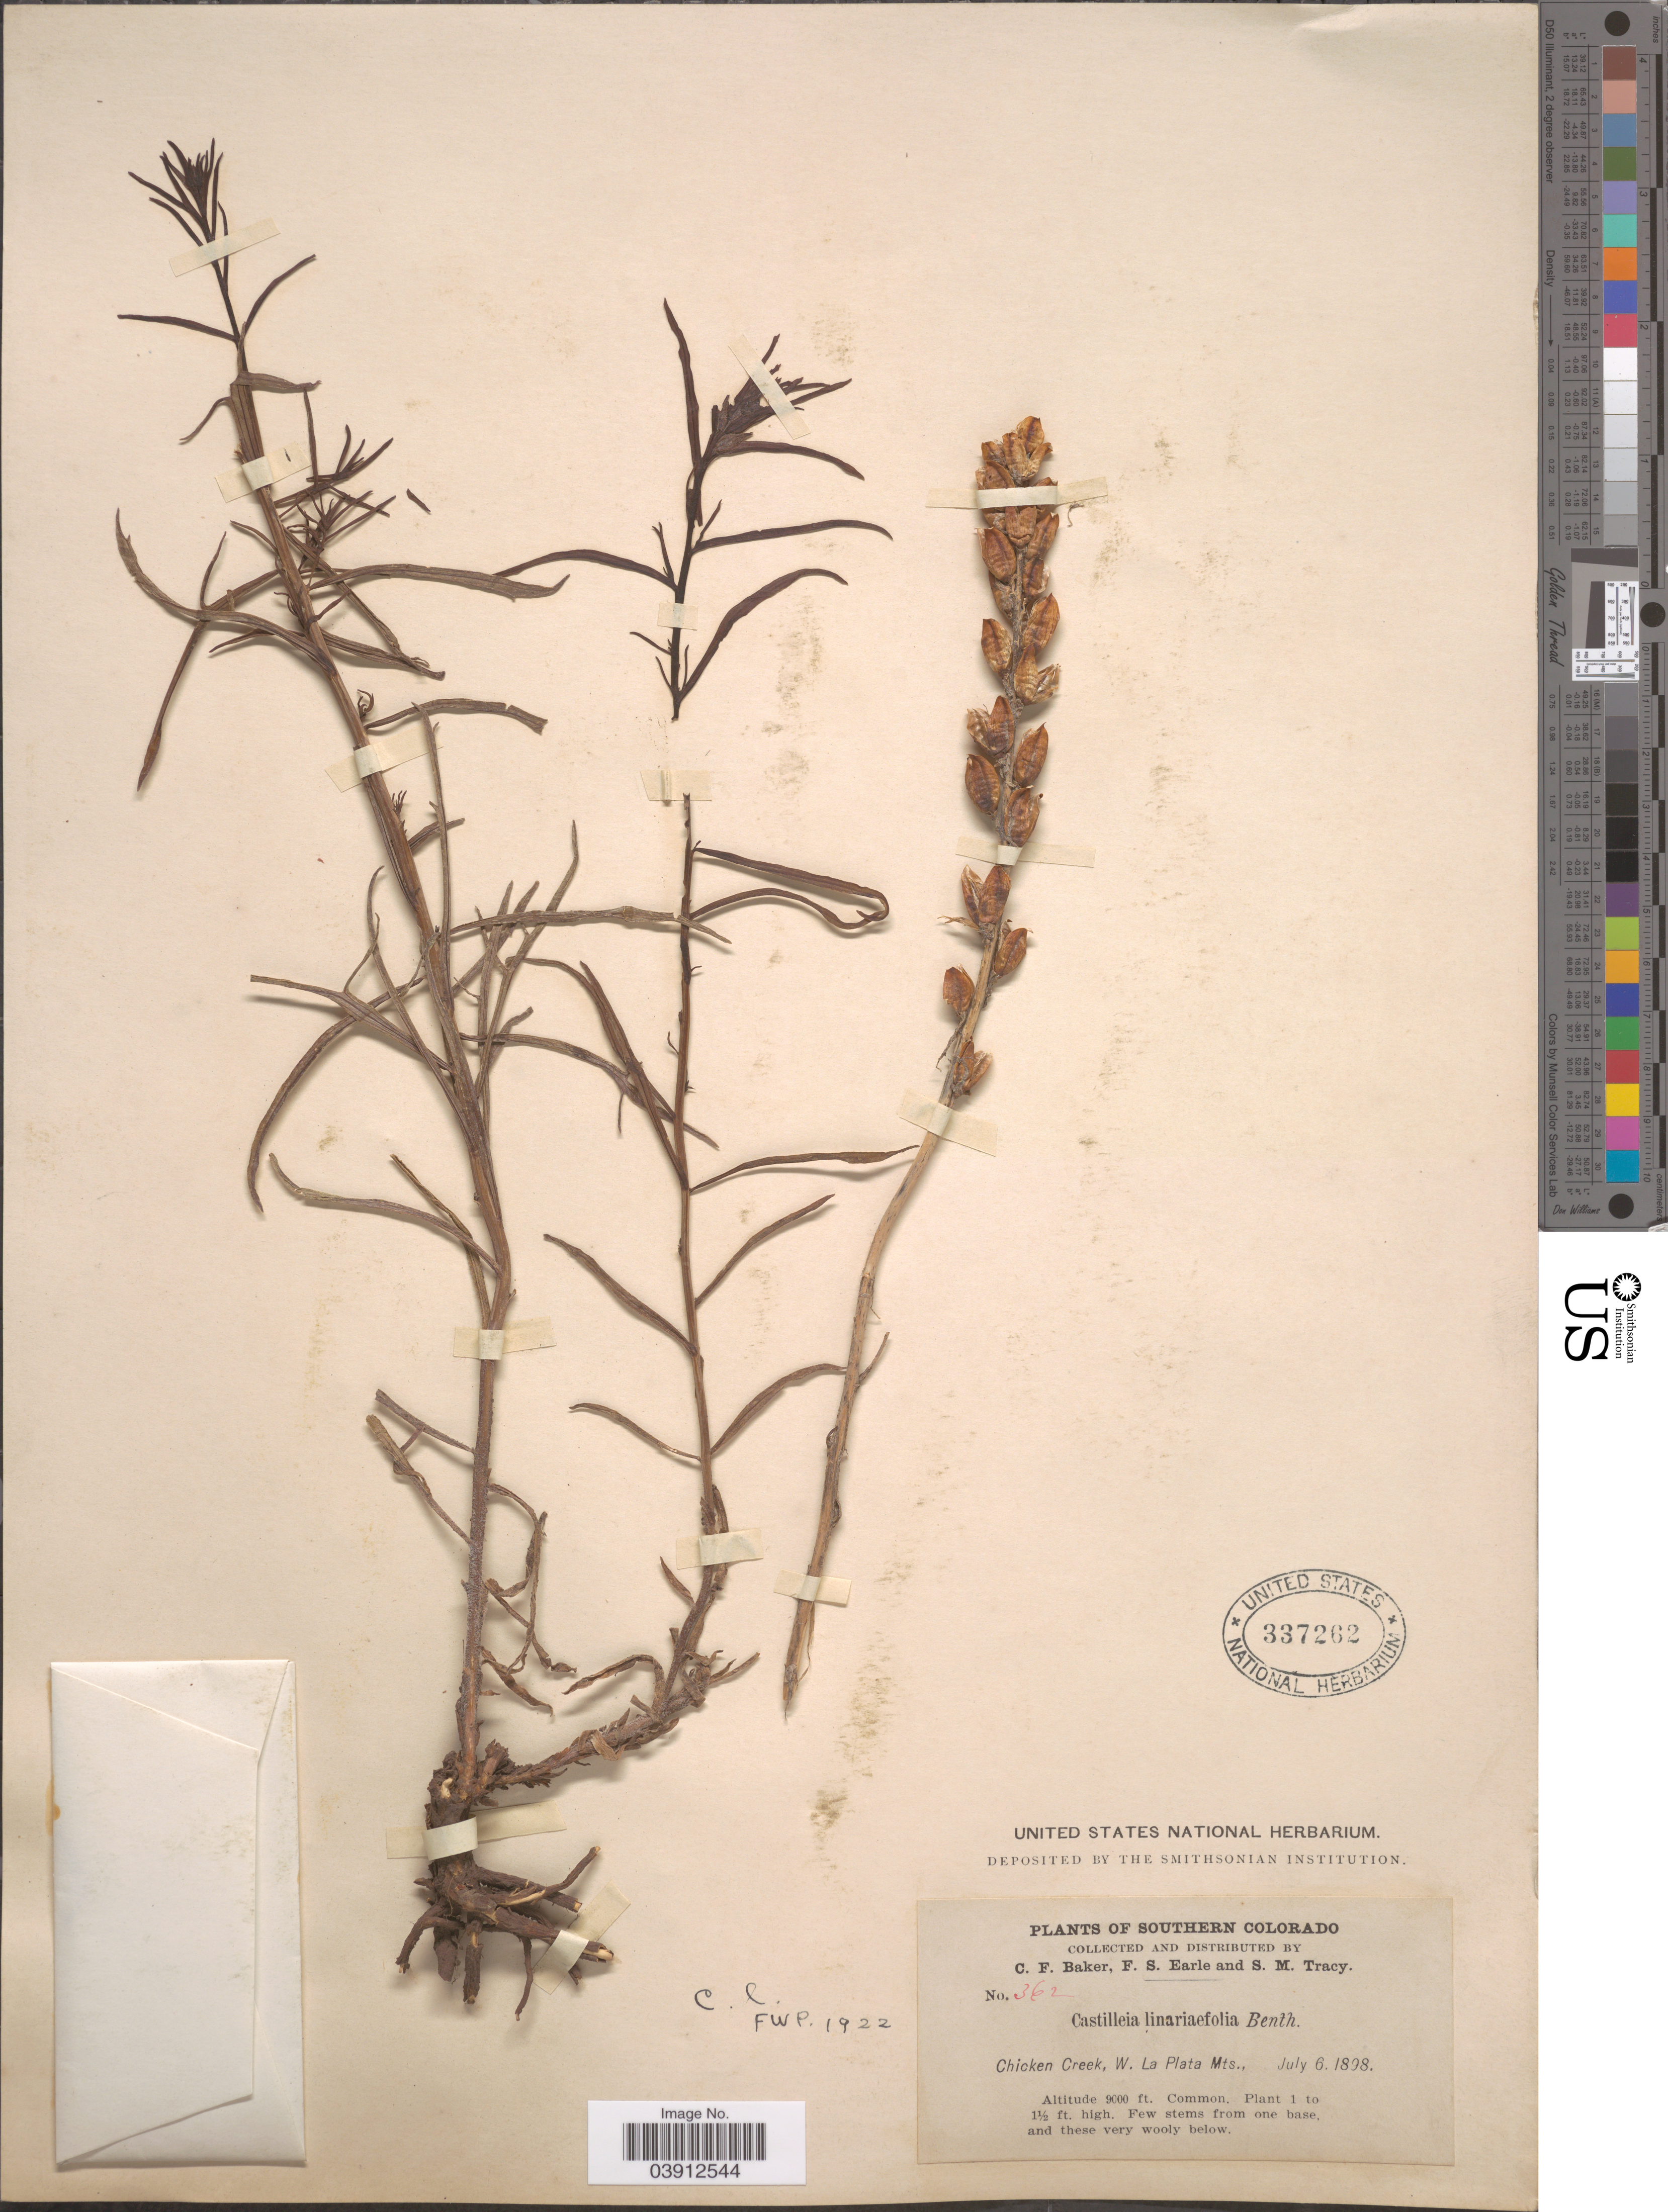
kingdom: Plantae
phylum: Tracheophyta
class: Magnoliopsida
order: Lamiales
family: Orobanchaceae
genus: Castilleja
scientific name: Castilleja linariifolia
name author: Benth.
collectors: C. F. Baker, F. S. Earle & S. M. Tracy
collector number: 362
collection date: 1898-07-06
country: United States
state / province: Colorado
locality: Southern Colorado. Chicken Creek, W. La Plata Mts.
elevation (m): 2743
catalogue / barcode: US 337262